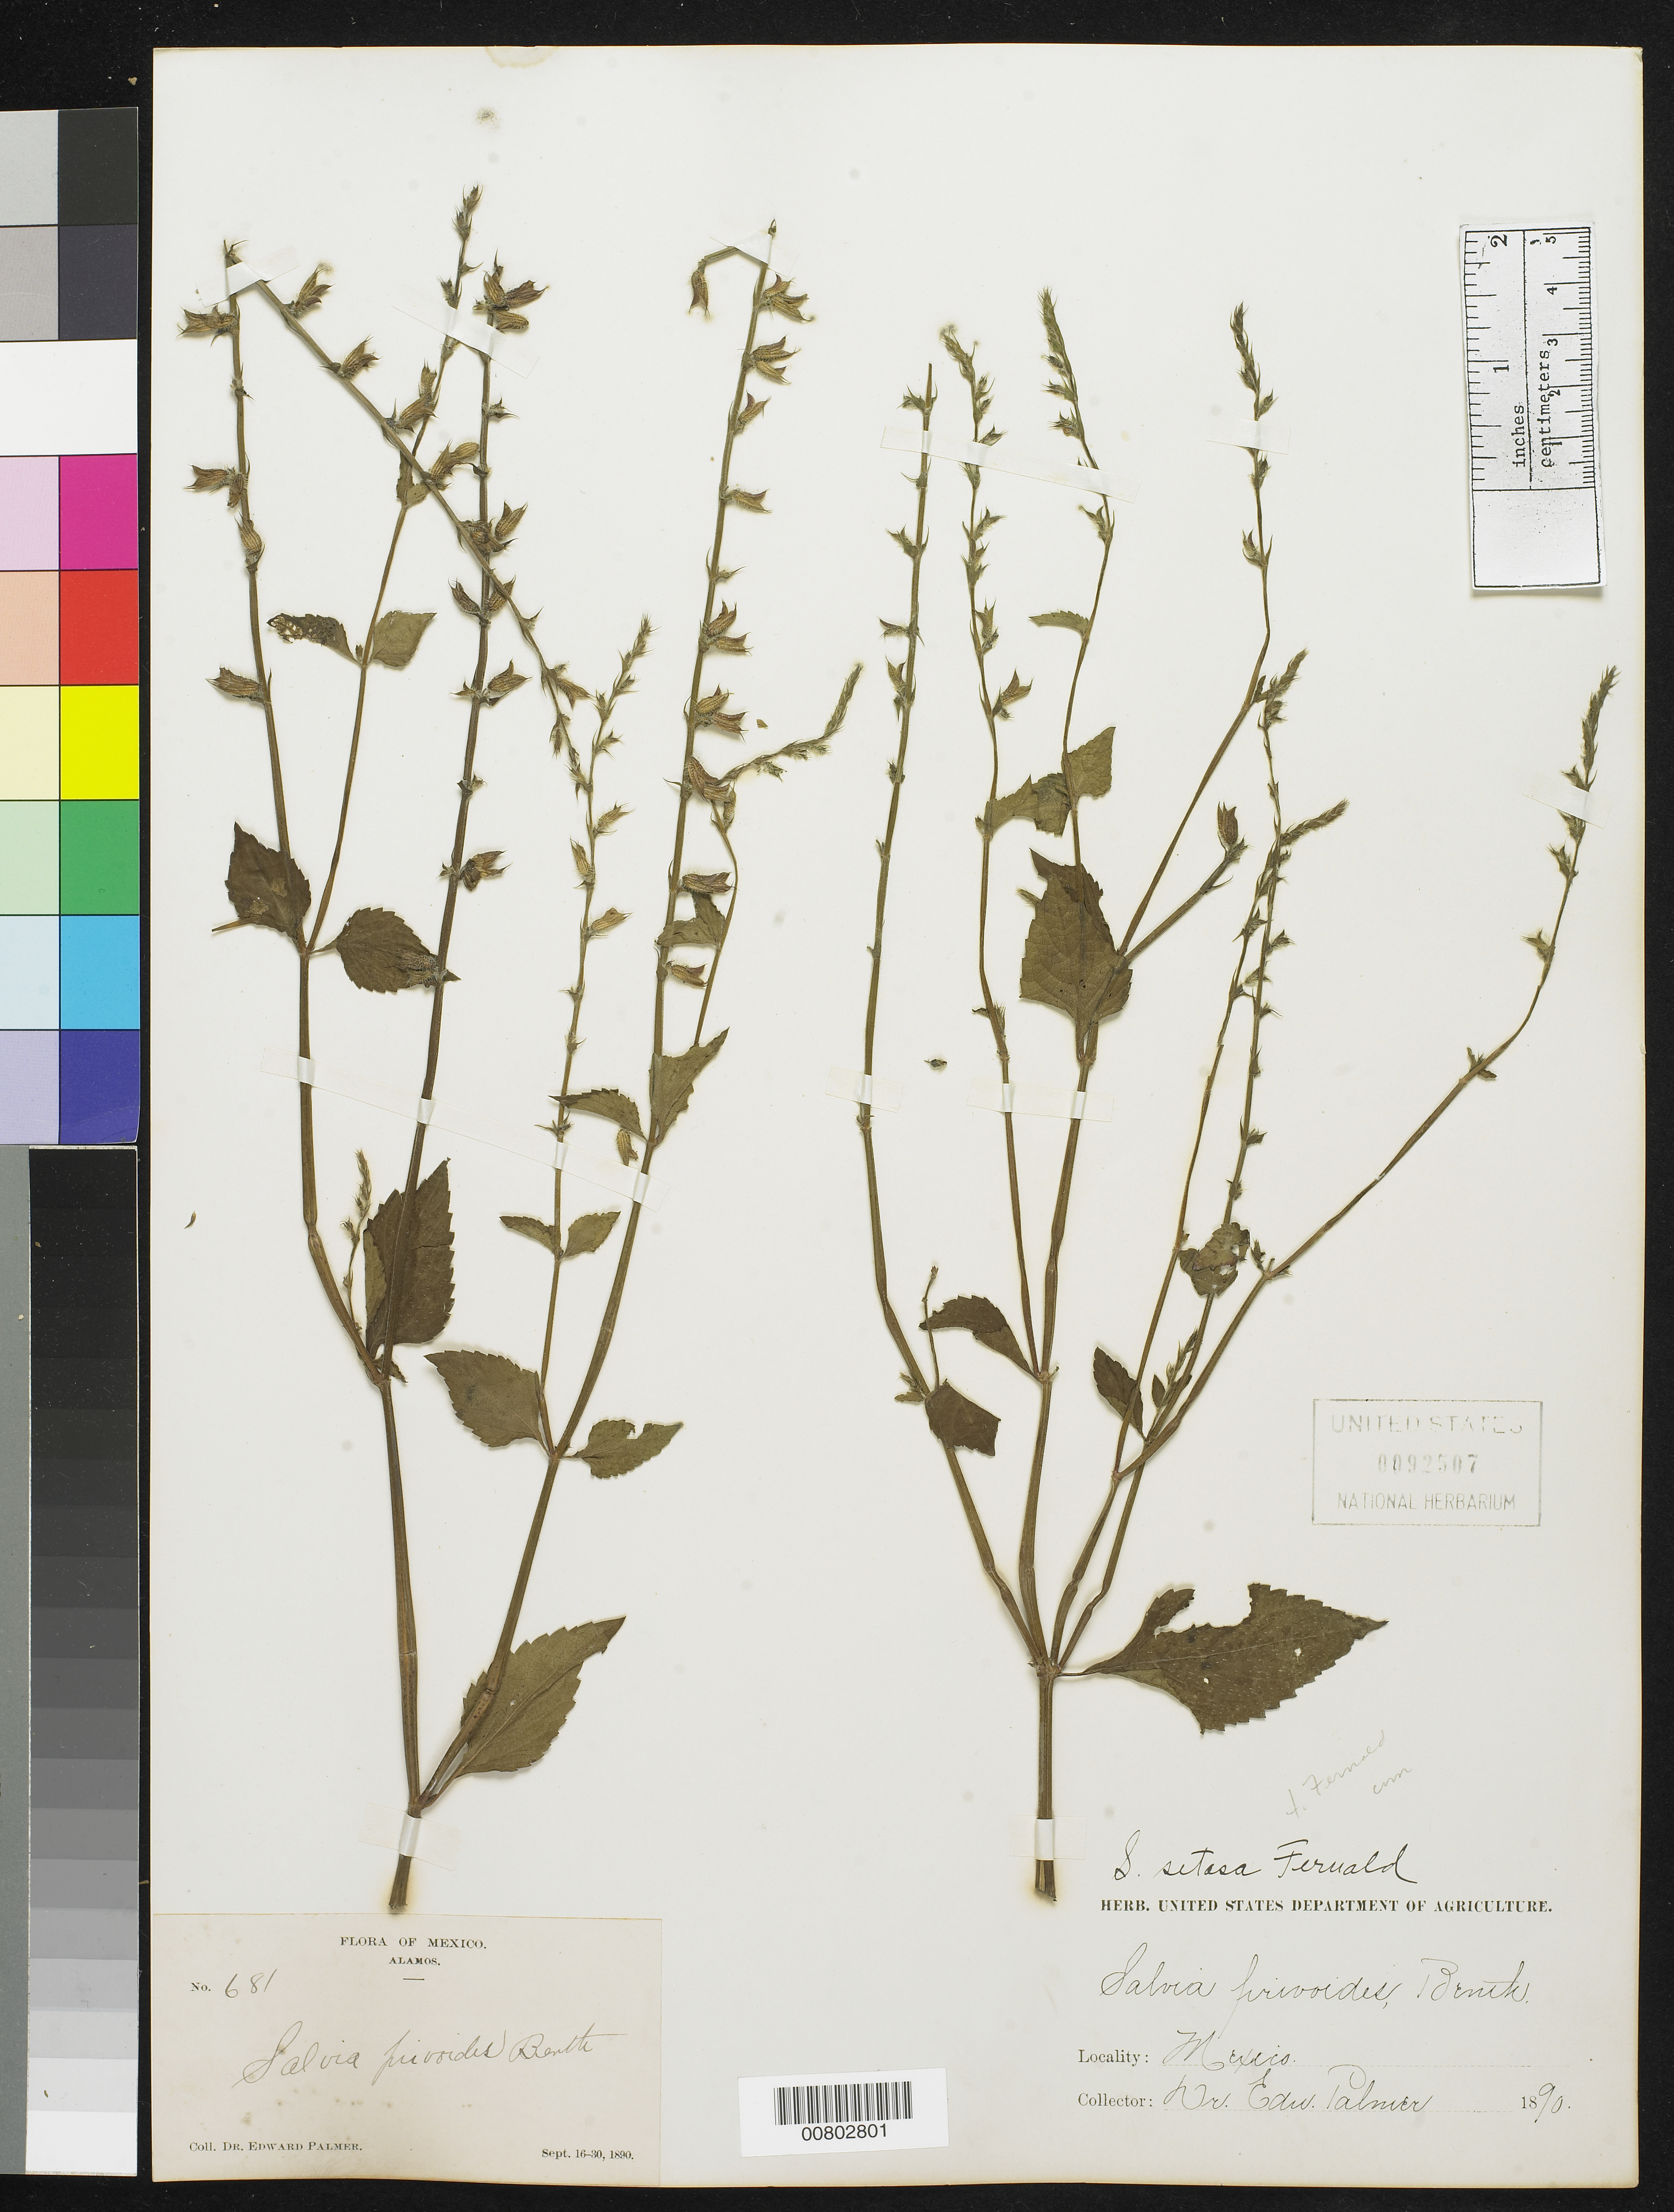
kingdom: Plantae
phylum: Tracheophyta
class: Magnoliopsida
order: Lamiales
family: Lamiaceae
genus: Salvia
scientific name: Salvia setosa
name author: Fernald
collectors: E. Palmer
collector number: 681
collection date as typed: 16 Sep 1890 to 30 Sep 1890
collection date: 1890-09-16/1890-09-30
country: Mexico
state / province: Sonora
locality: Alamos, Sonora.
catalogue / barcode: US 92507